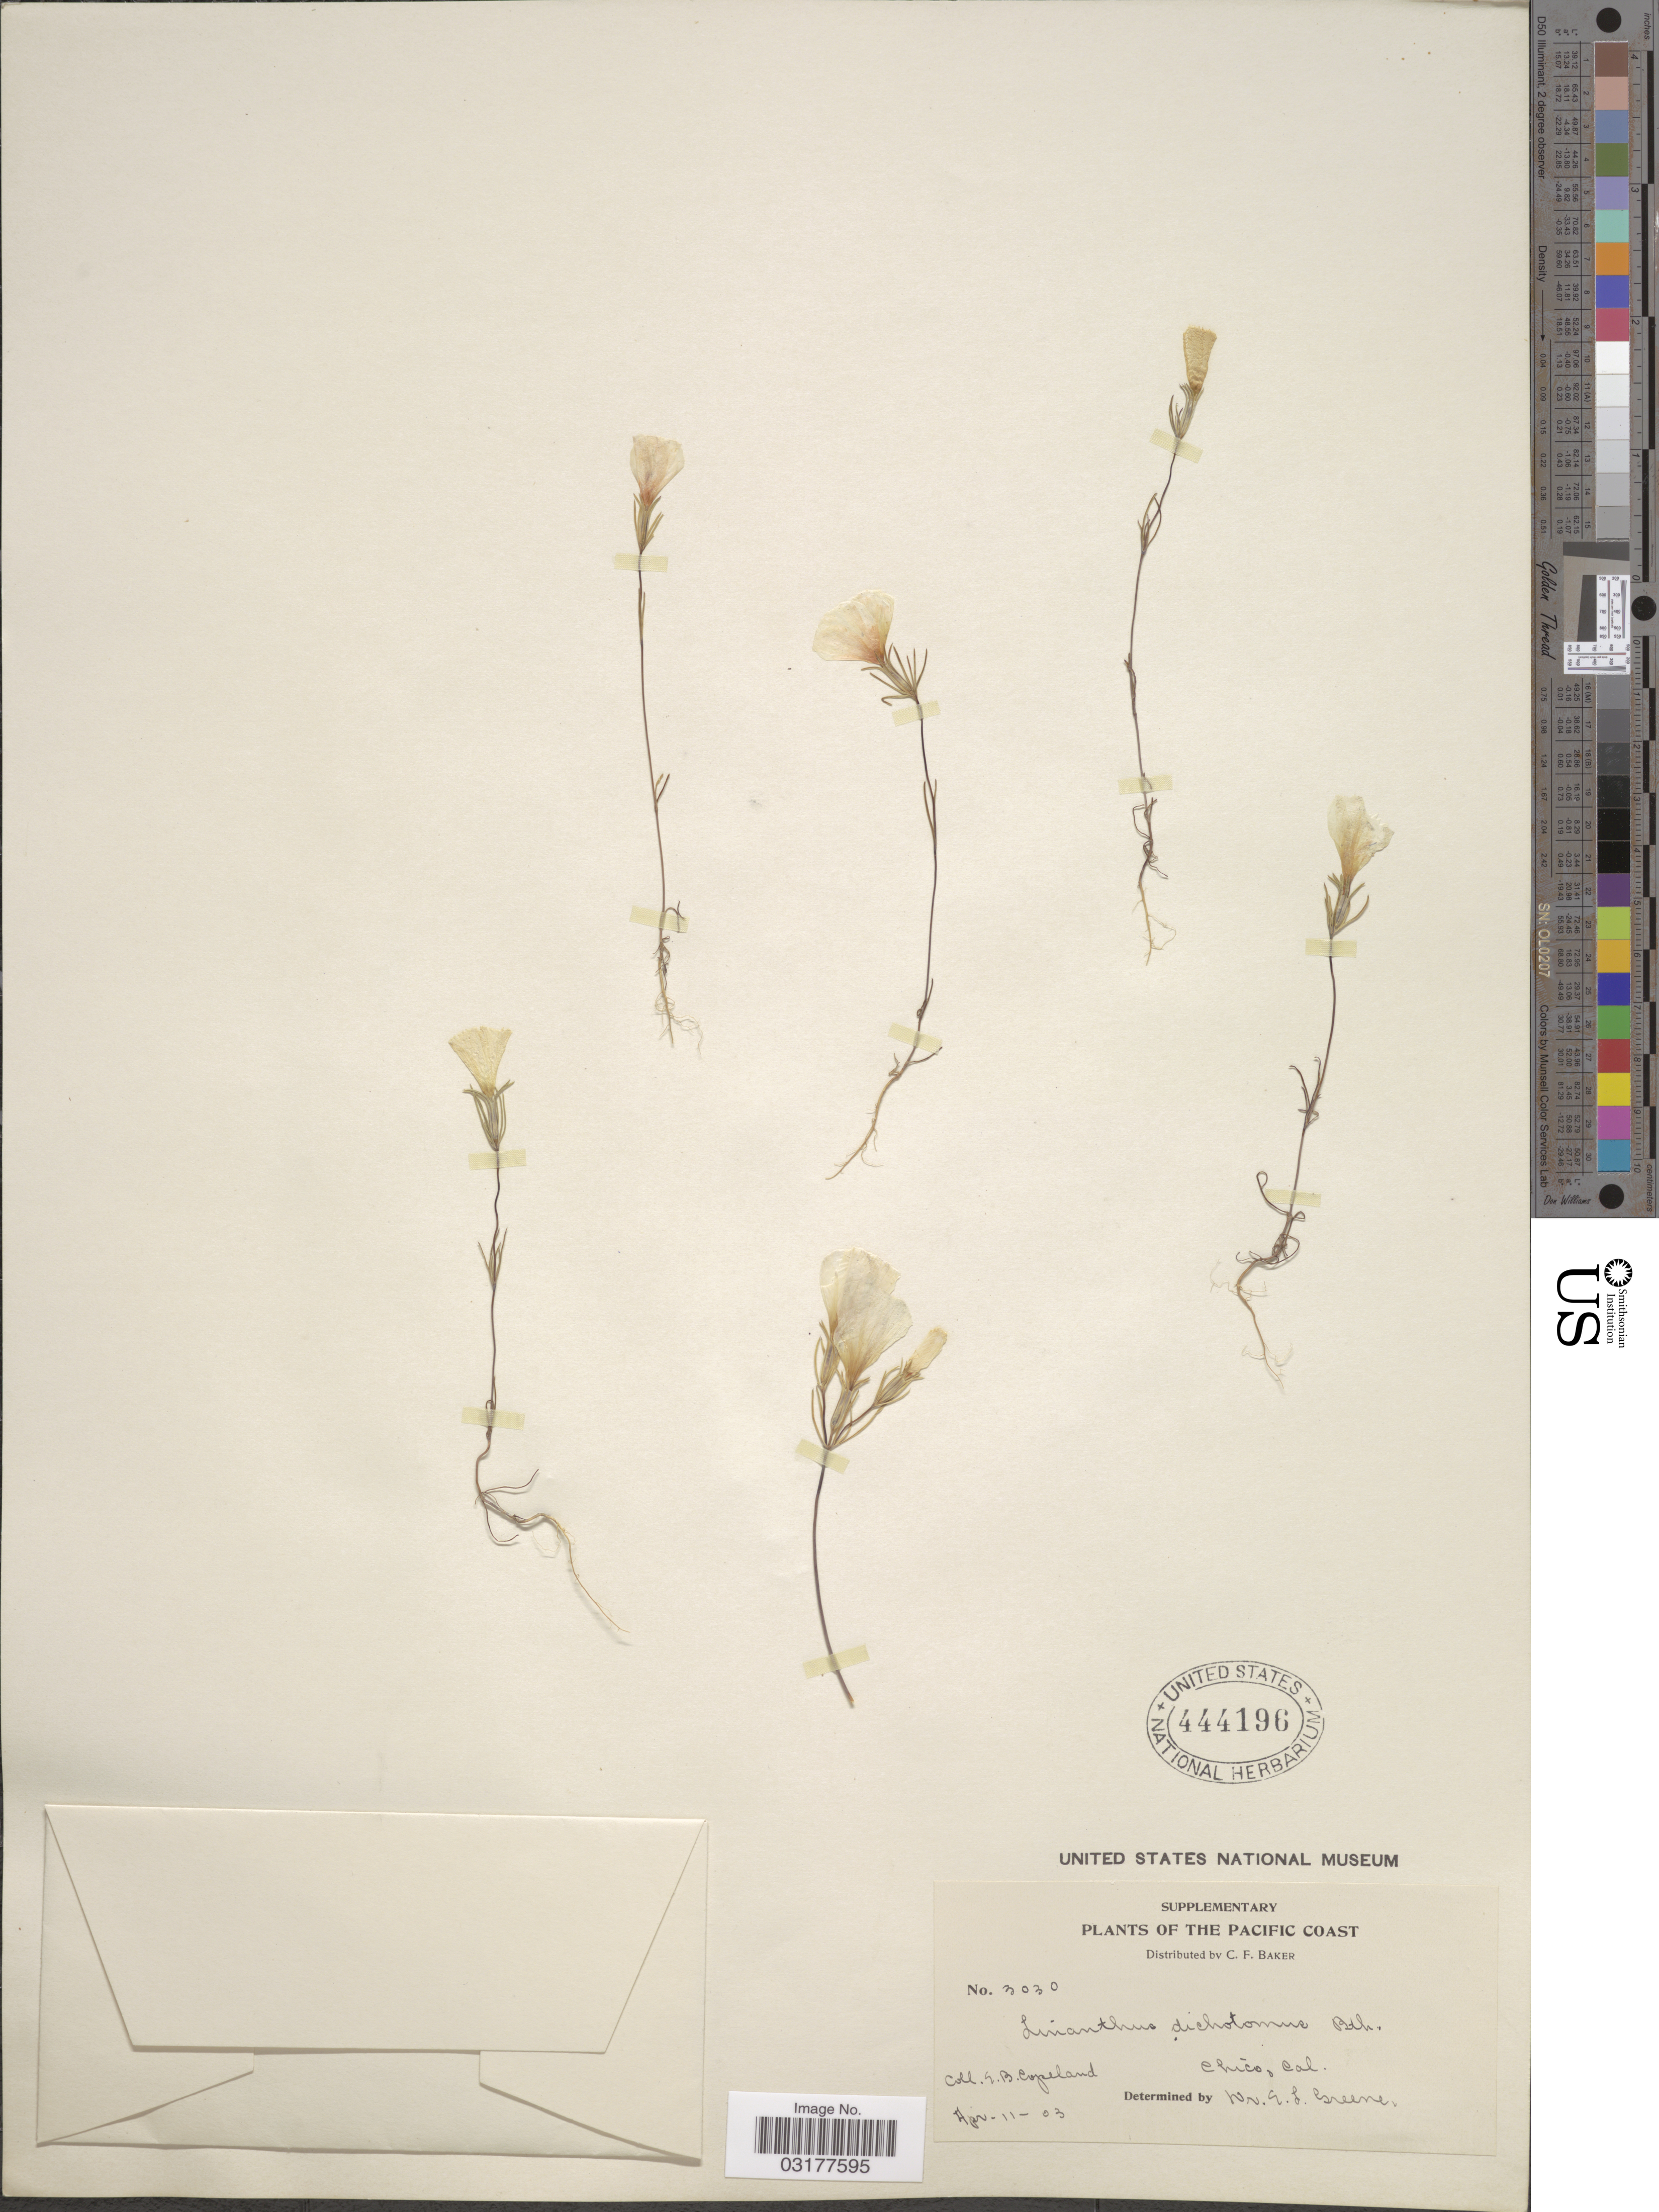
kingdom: Plantae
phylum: Tracheophyta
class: Magnoliopsida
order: Ericales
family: Polemoniaceae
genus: Linanthus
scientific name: Linanthus dichotomus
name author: Benth.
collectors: E. B. Copeland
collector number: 3030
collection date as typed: Transcribed d/m/y: 11/4/3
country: United States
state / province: California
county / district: Butte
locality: Pacific Coast. Chico, Cal.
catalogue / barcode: US 444196